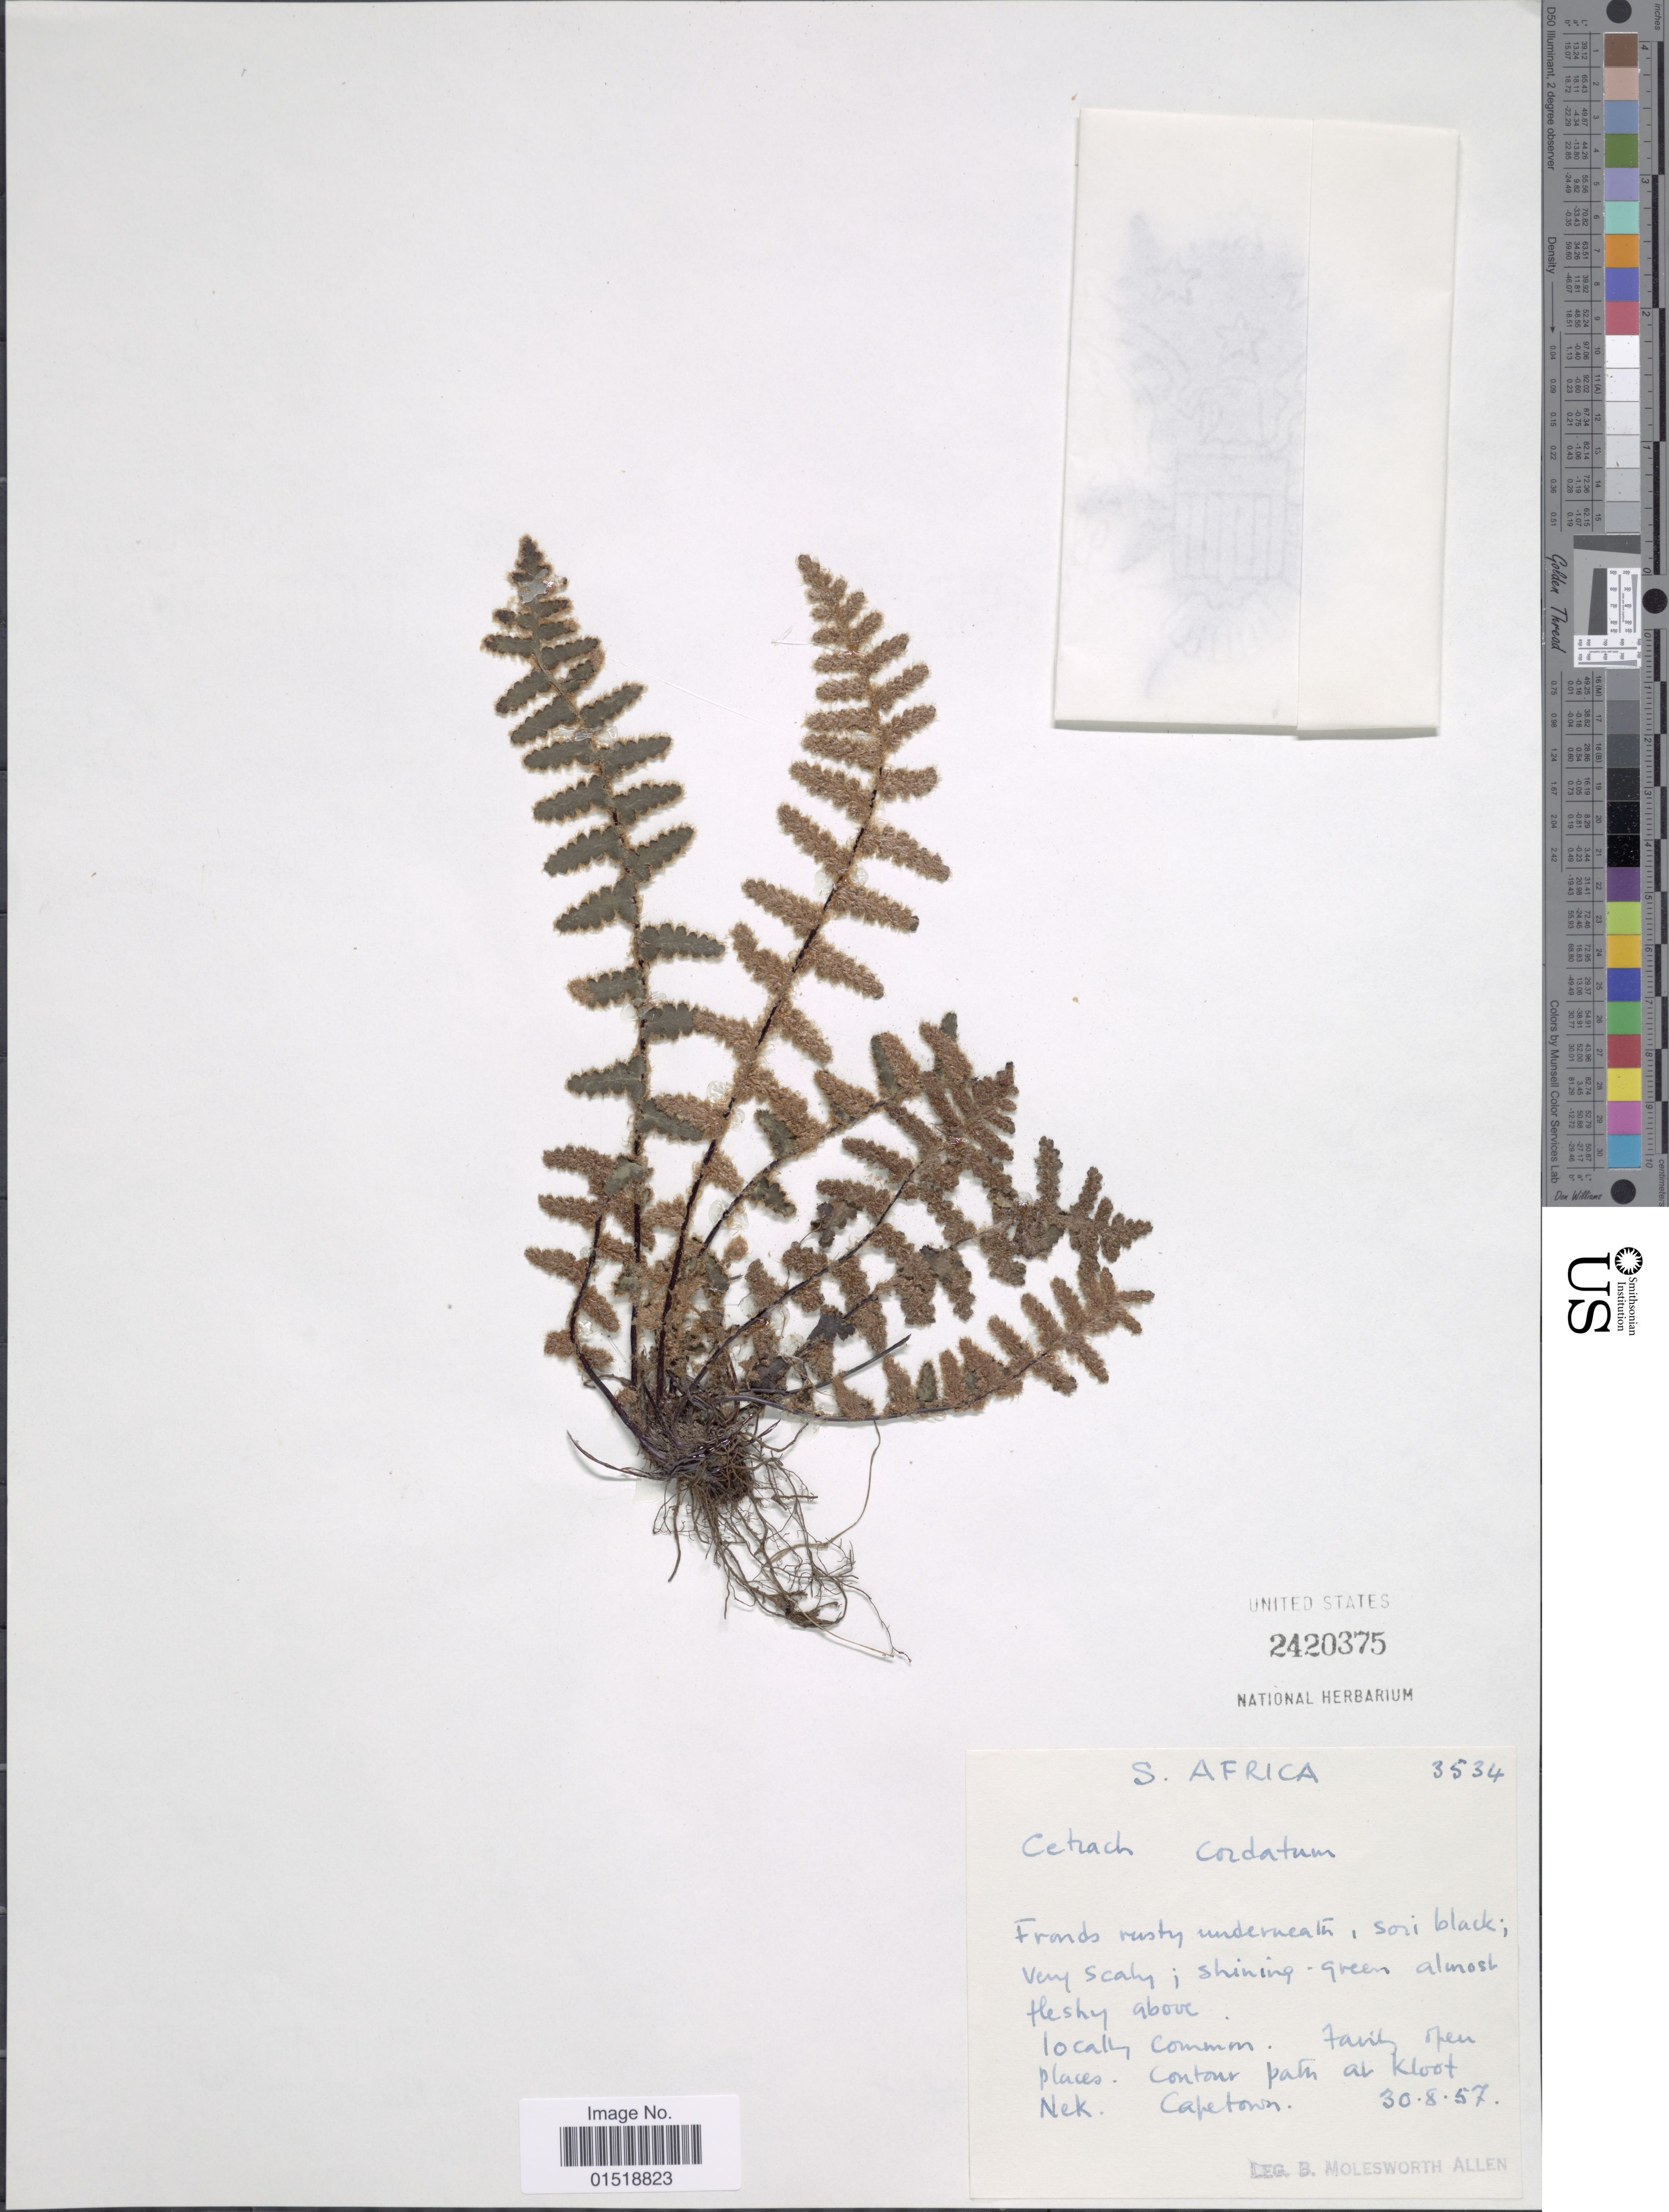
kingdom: Plantae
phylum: Tracheophyta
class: Polypodiopsida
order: Polypodiales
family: Aspleniaceae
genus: Asplenium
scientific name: Asplenium cordatum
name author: (Thunb.) Sw.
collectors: B. E. G. Molesworth-Allen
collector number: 3534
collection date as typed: Transcribed d/m/y: 30/8/57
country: South Africa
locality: Capetown.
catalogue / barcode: US 2420375